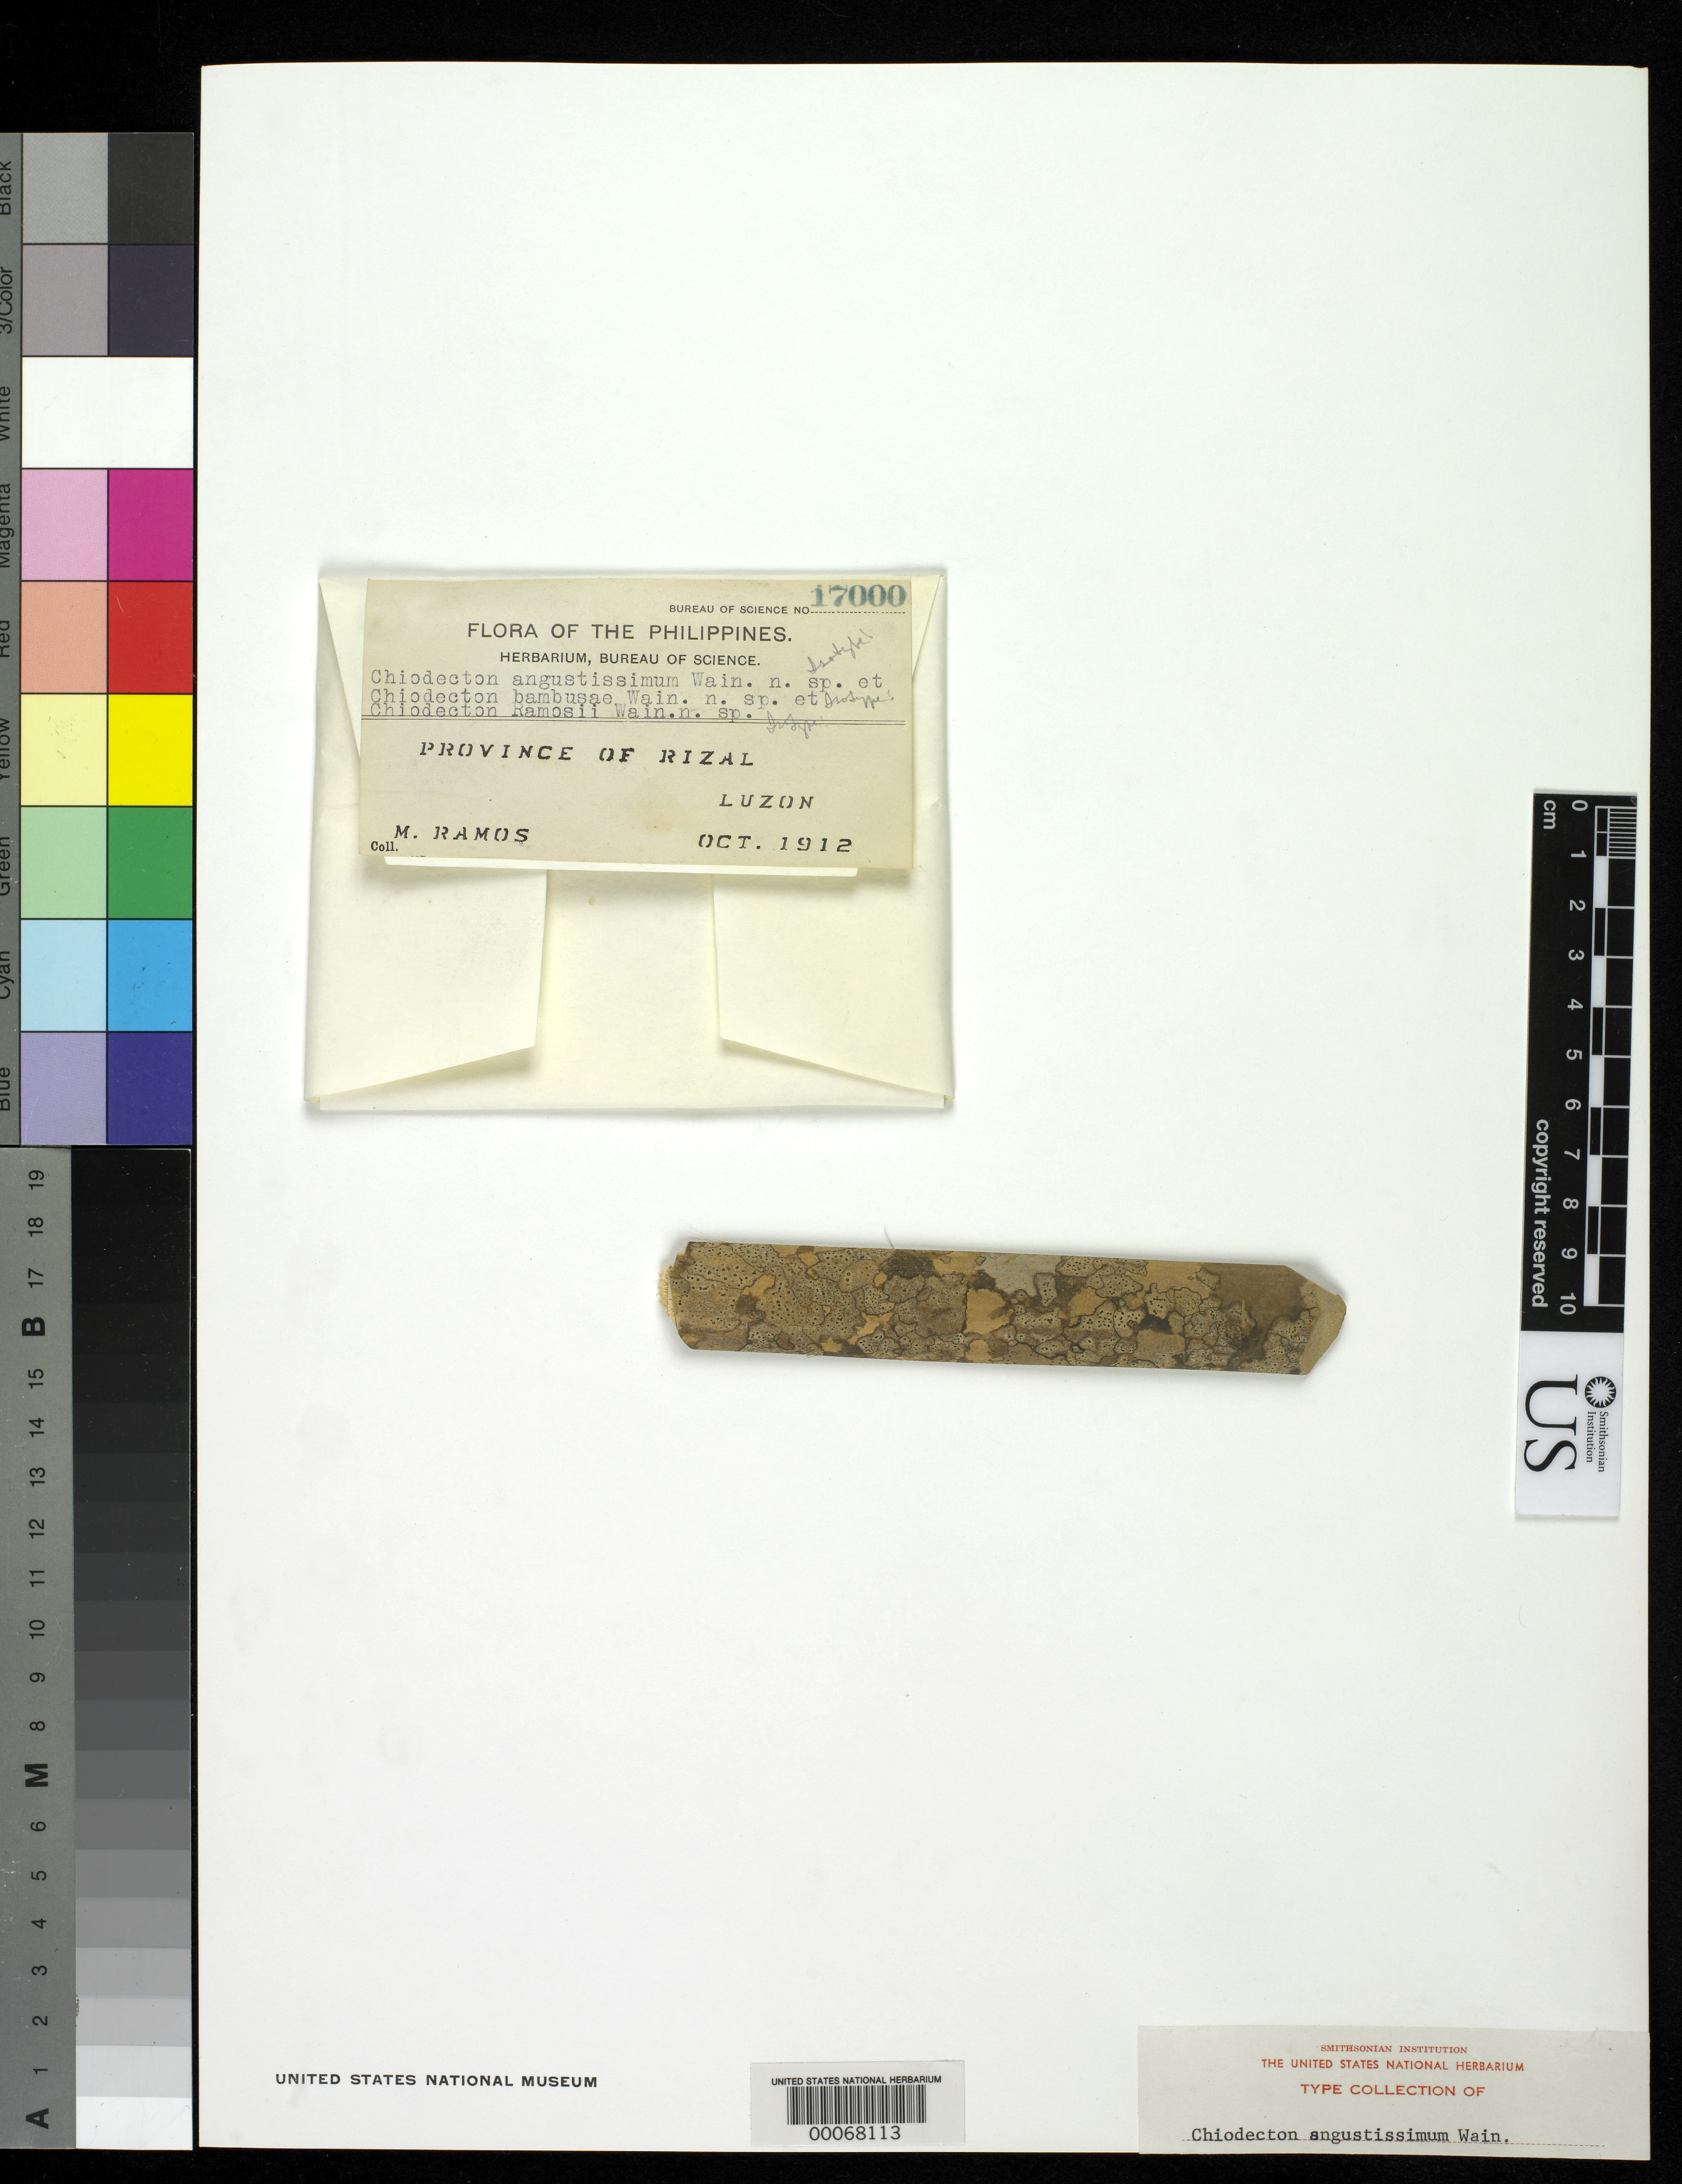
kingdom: Fungi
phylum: Ascomycota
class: Arthoniomycetes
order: Arthoniales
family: Roccellaceae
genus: Chiodecton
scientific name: Chiodecton angustissimum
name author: Vain.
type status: Isotype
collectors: M. Ramos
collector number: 17000 p.p.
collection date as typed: Oct 1912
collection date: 1912-10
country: Philippines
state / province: Calabarzon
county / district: Rizal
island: Luzon